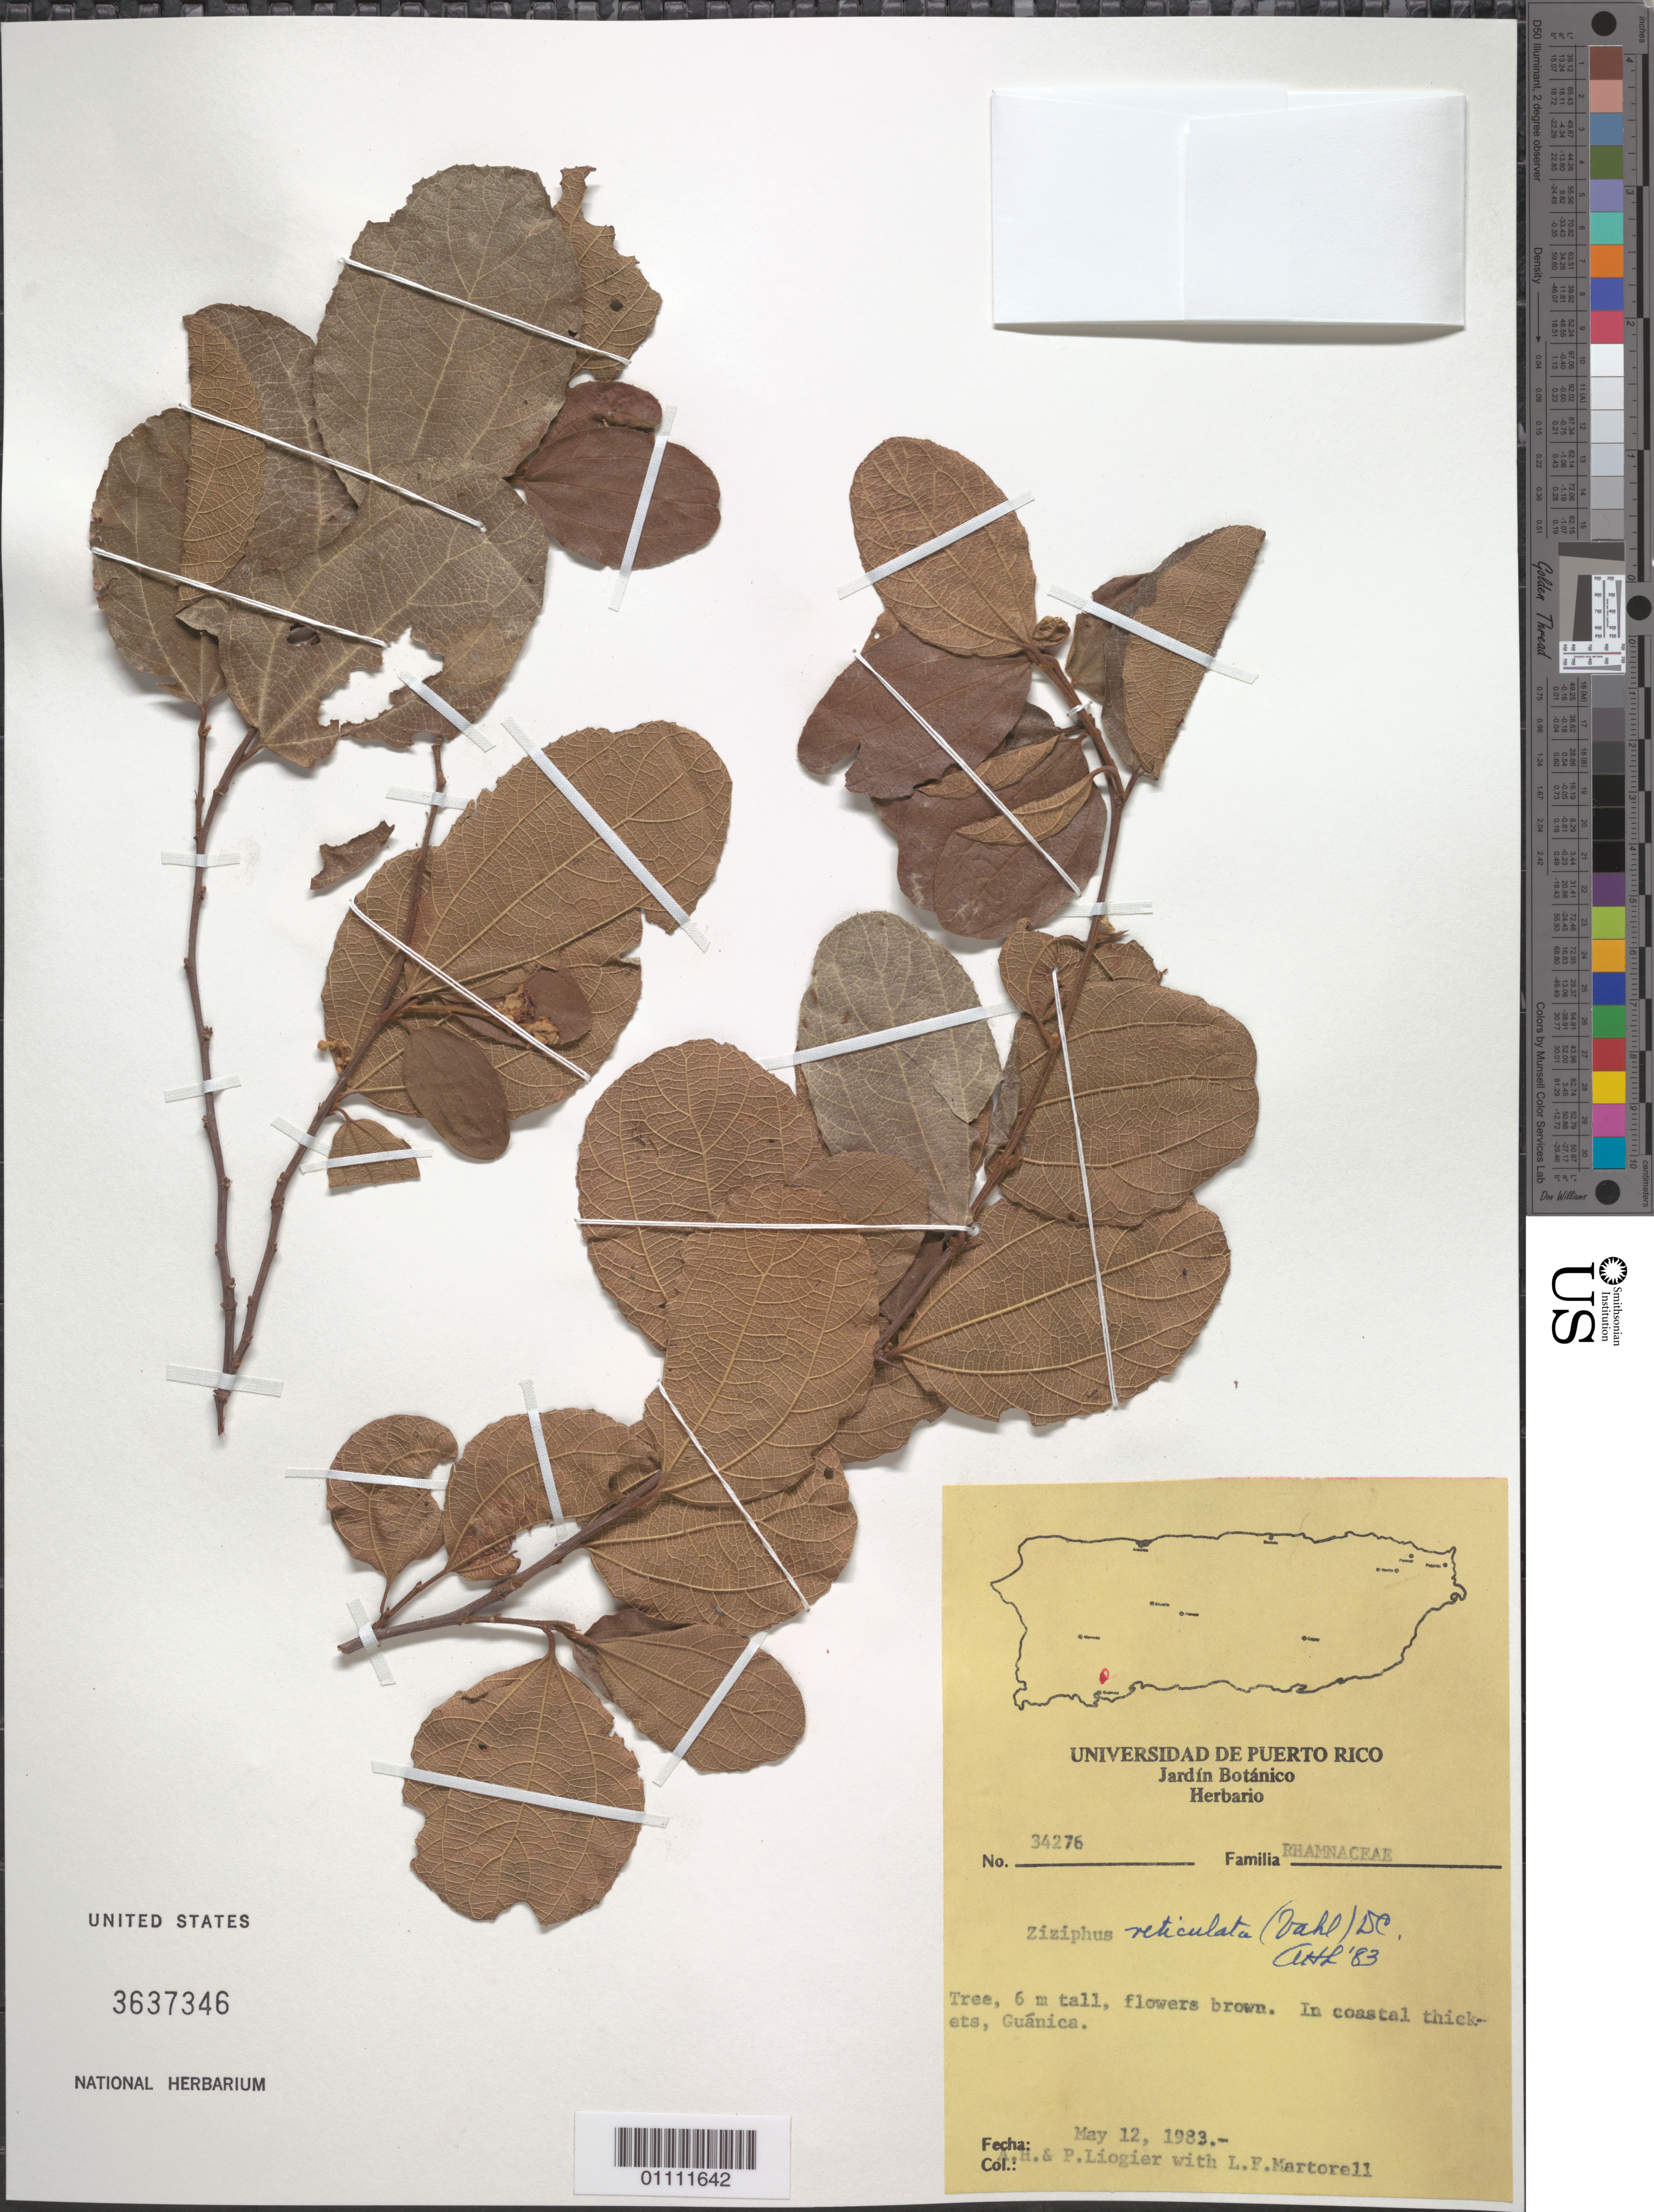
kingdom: Plantae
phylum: Tracheophyta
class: Magnoliopsida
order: Rosales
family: Rhamnaceae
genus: Sarcomphalus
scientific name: Sarcomphalus reticulatus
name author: (Vahl) Urb.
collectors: A. H. Liogier, M. P. Liogier & L. Martorell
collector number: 34276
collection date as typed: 12 May 1983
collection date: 1983-05-12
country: Puerto Rico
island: Puerto Rico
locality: Guánica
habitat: In coastal thickets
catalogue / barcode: US 3637346